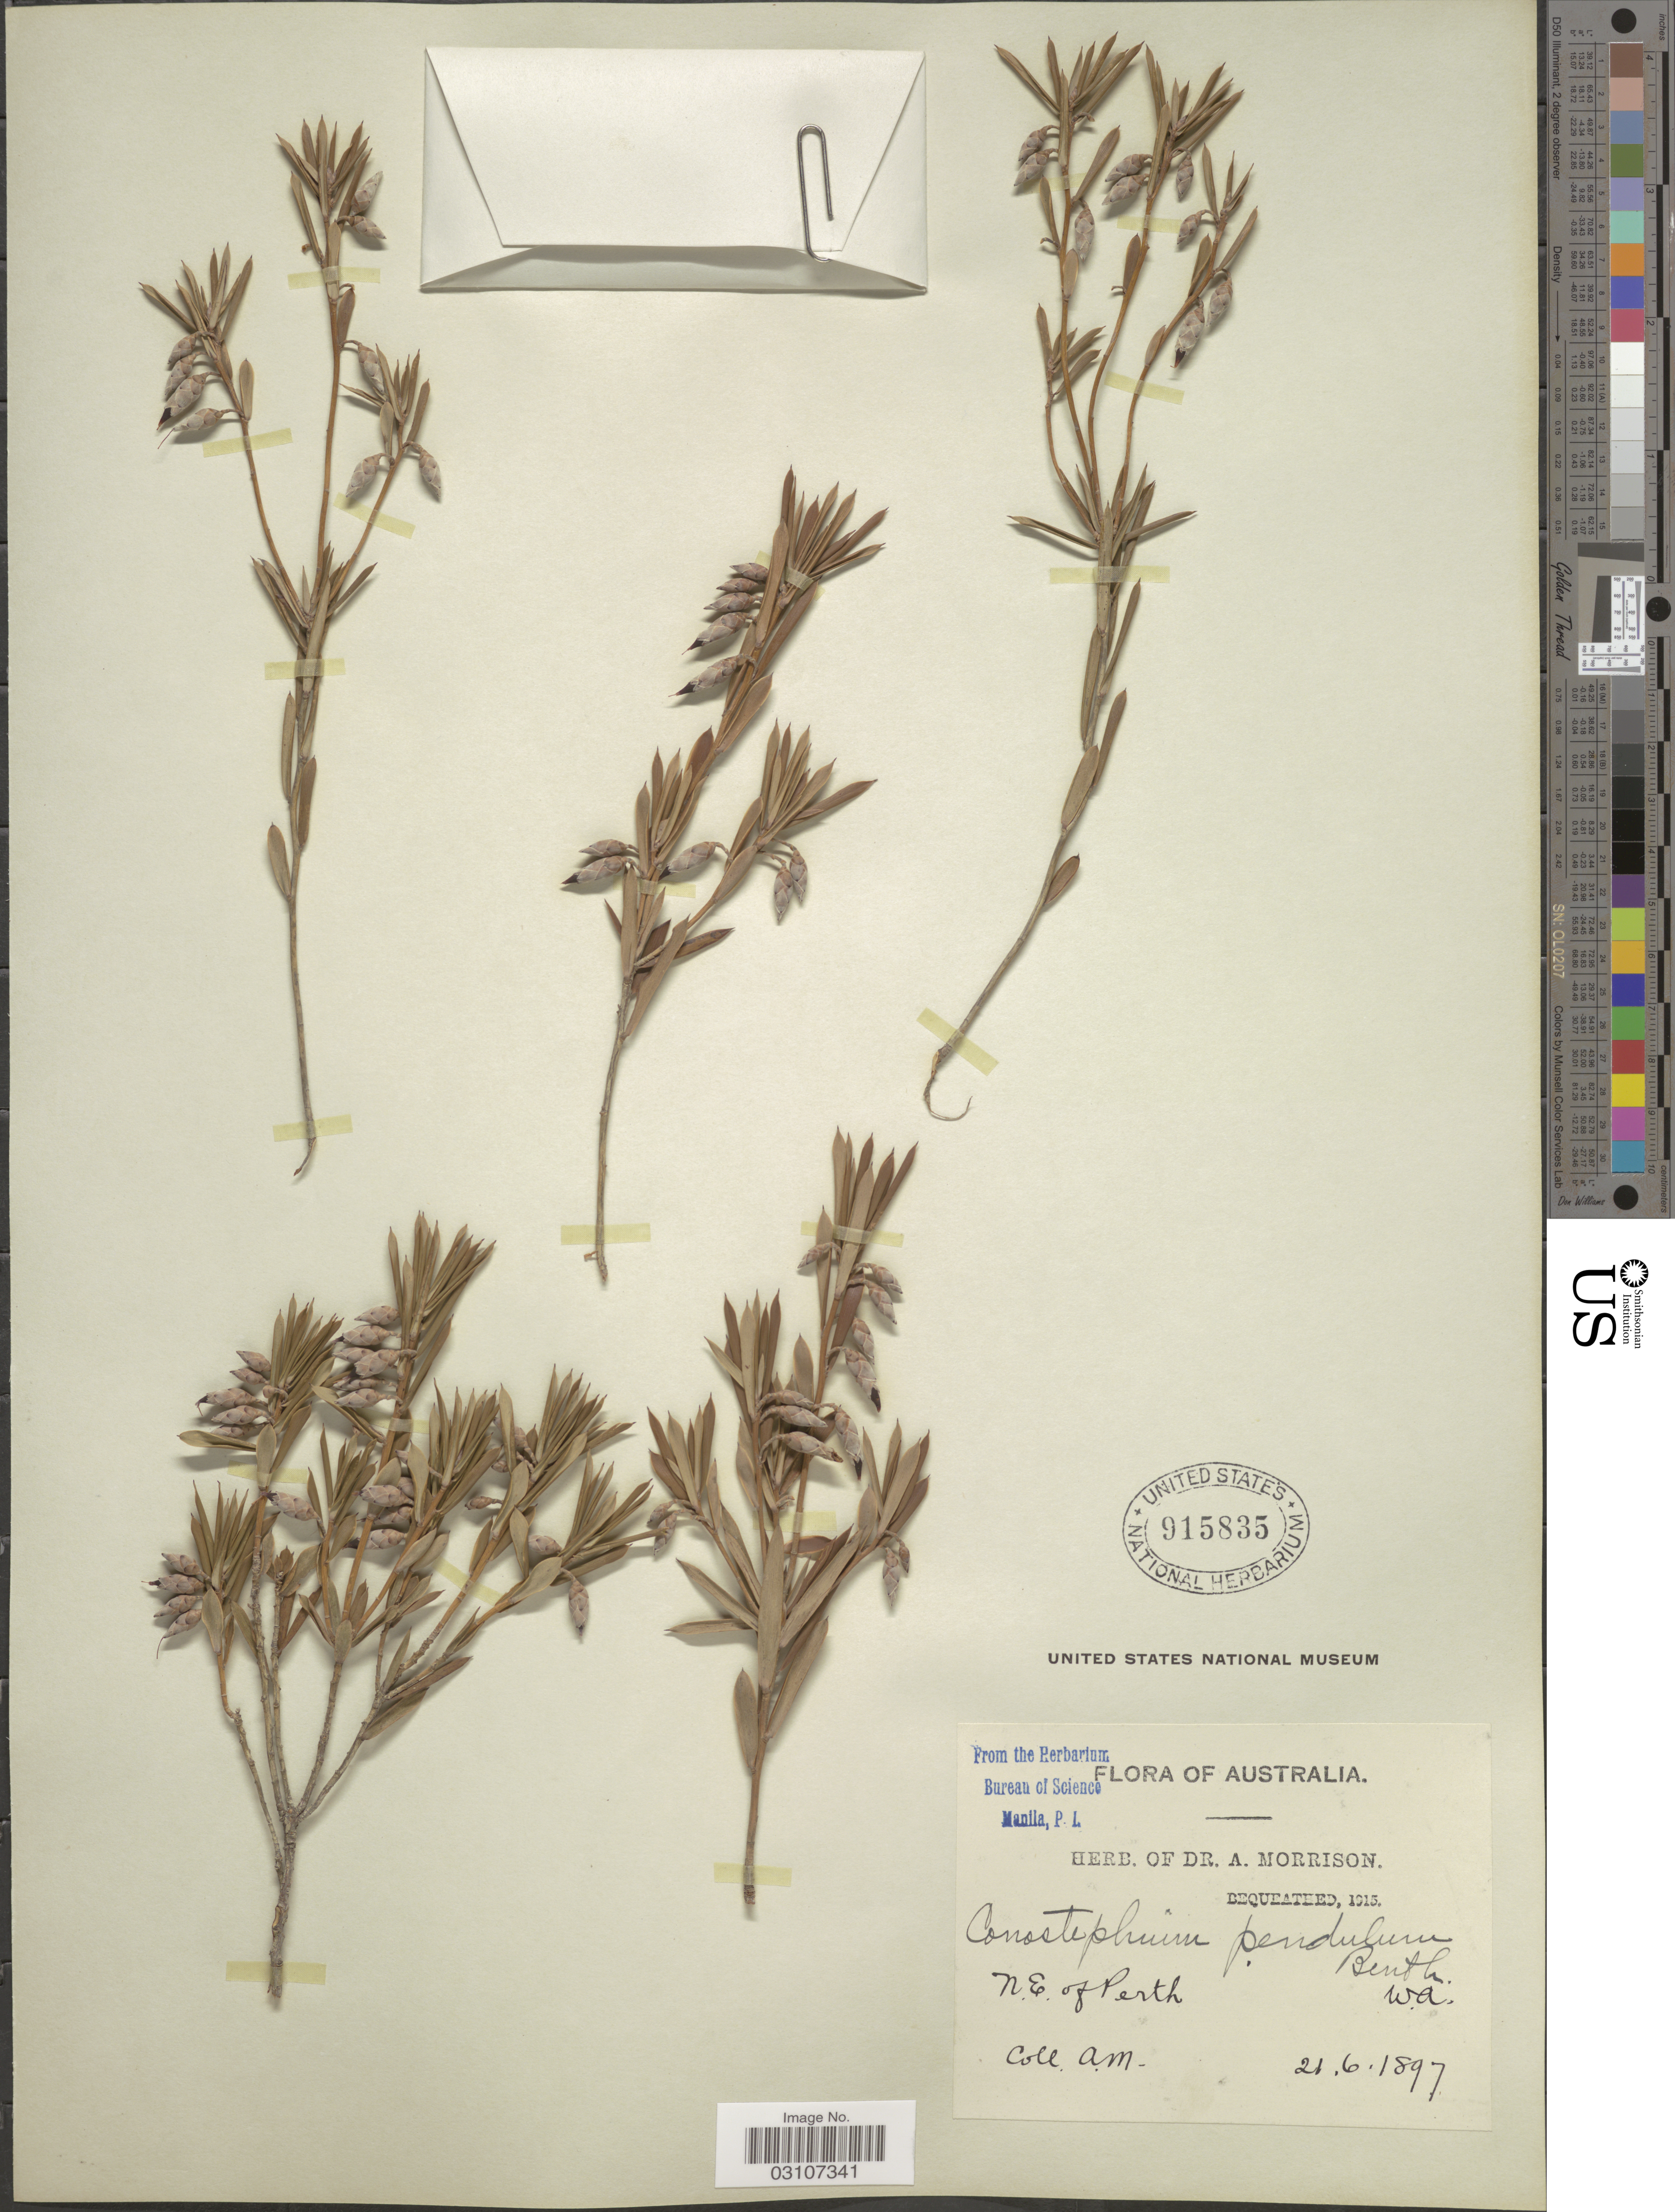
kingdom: Plantae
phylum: Tracheophyta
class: Magnoliopsida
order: Ericales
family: Ericaceae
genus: Conostephium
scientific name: Conostephium pendulum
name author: Deless.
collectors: A. Morrison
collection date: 1897-06-21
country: Australia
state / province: Western Australia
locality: N. E. of Perth. W. A.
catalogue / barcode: US 915835